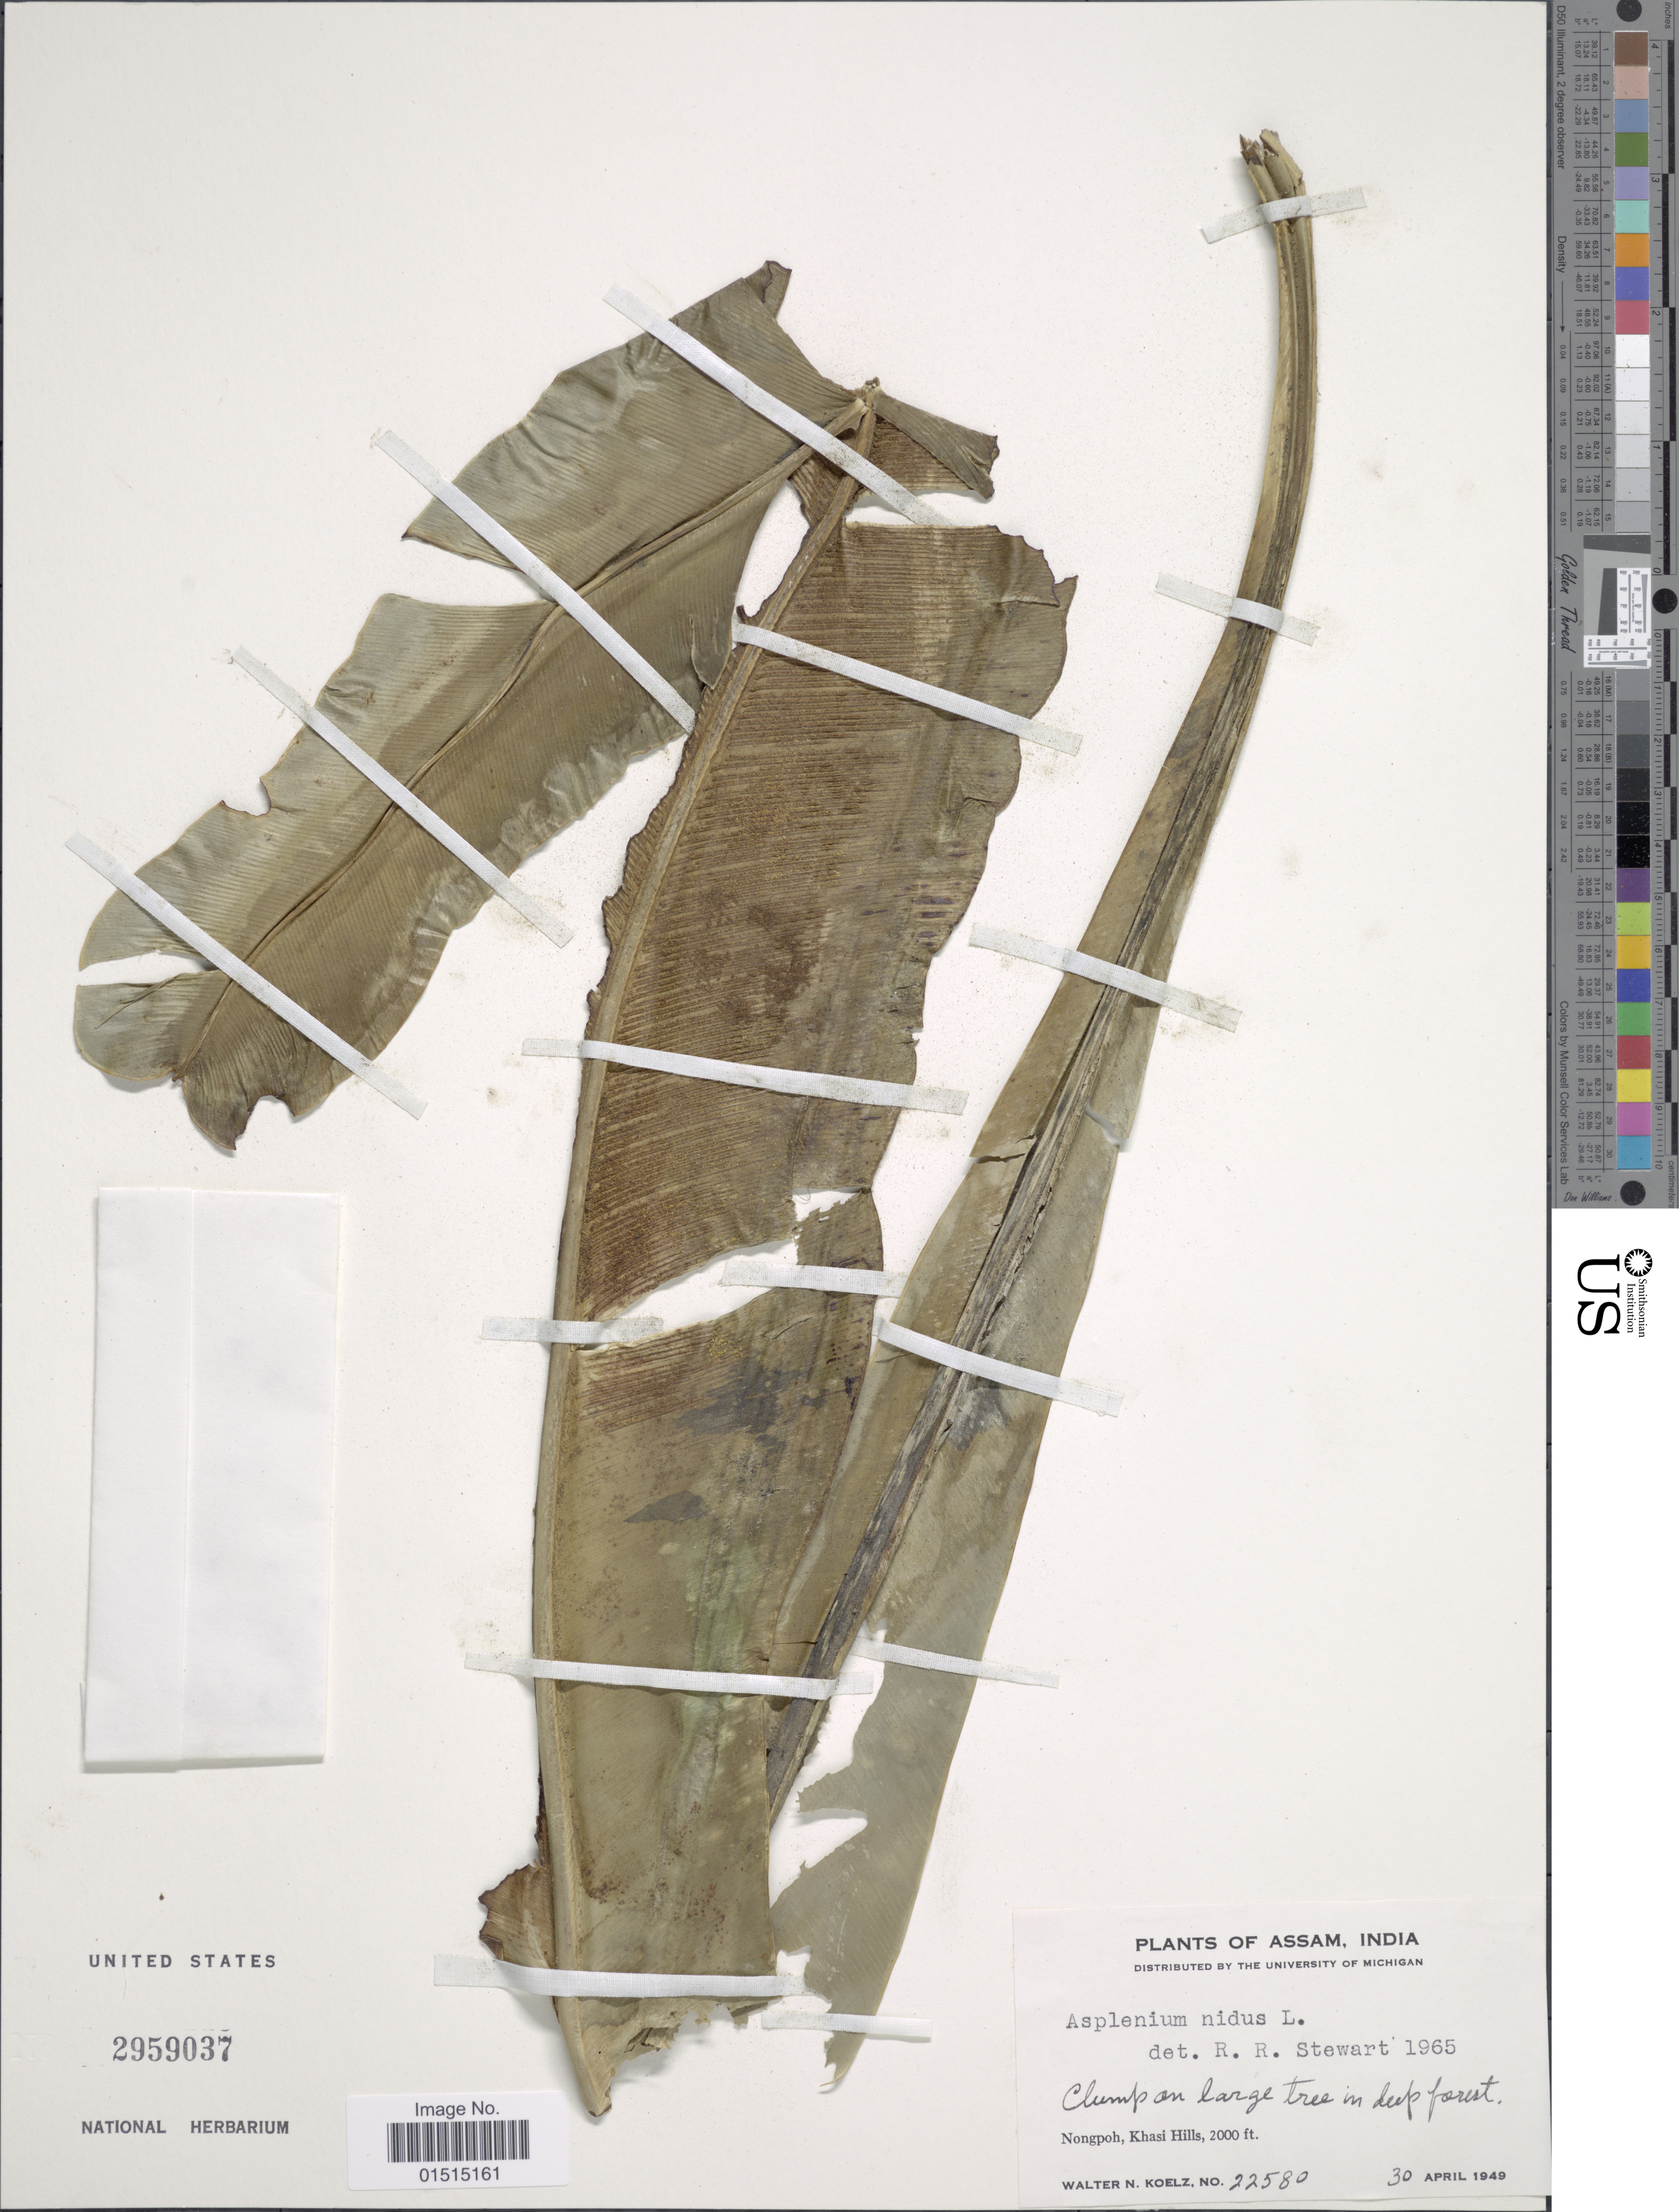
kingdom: Plantae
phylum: Tracheophyta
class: Polypodiopsida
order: Polypodiales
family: Aspleniaceae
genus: Asplenium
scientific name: Asplenium nidus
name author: L.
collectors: W. N. Koelz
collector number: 22580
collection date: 1949-04-30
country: India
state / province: Meghalaya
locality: Nongpoh, Khasi Hills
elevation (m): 610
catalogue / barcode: US 2959037